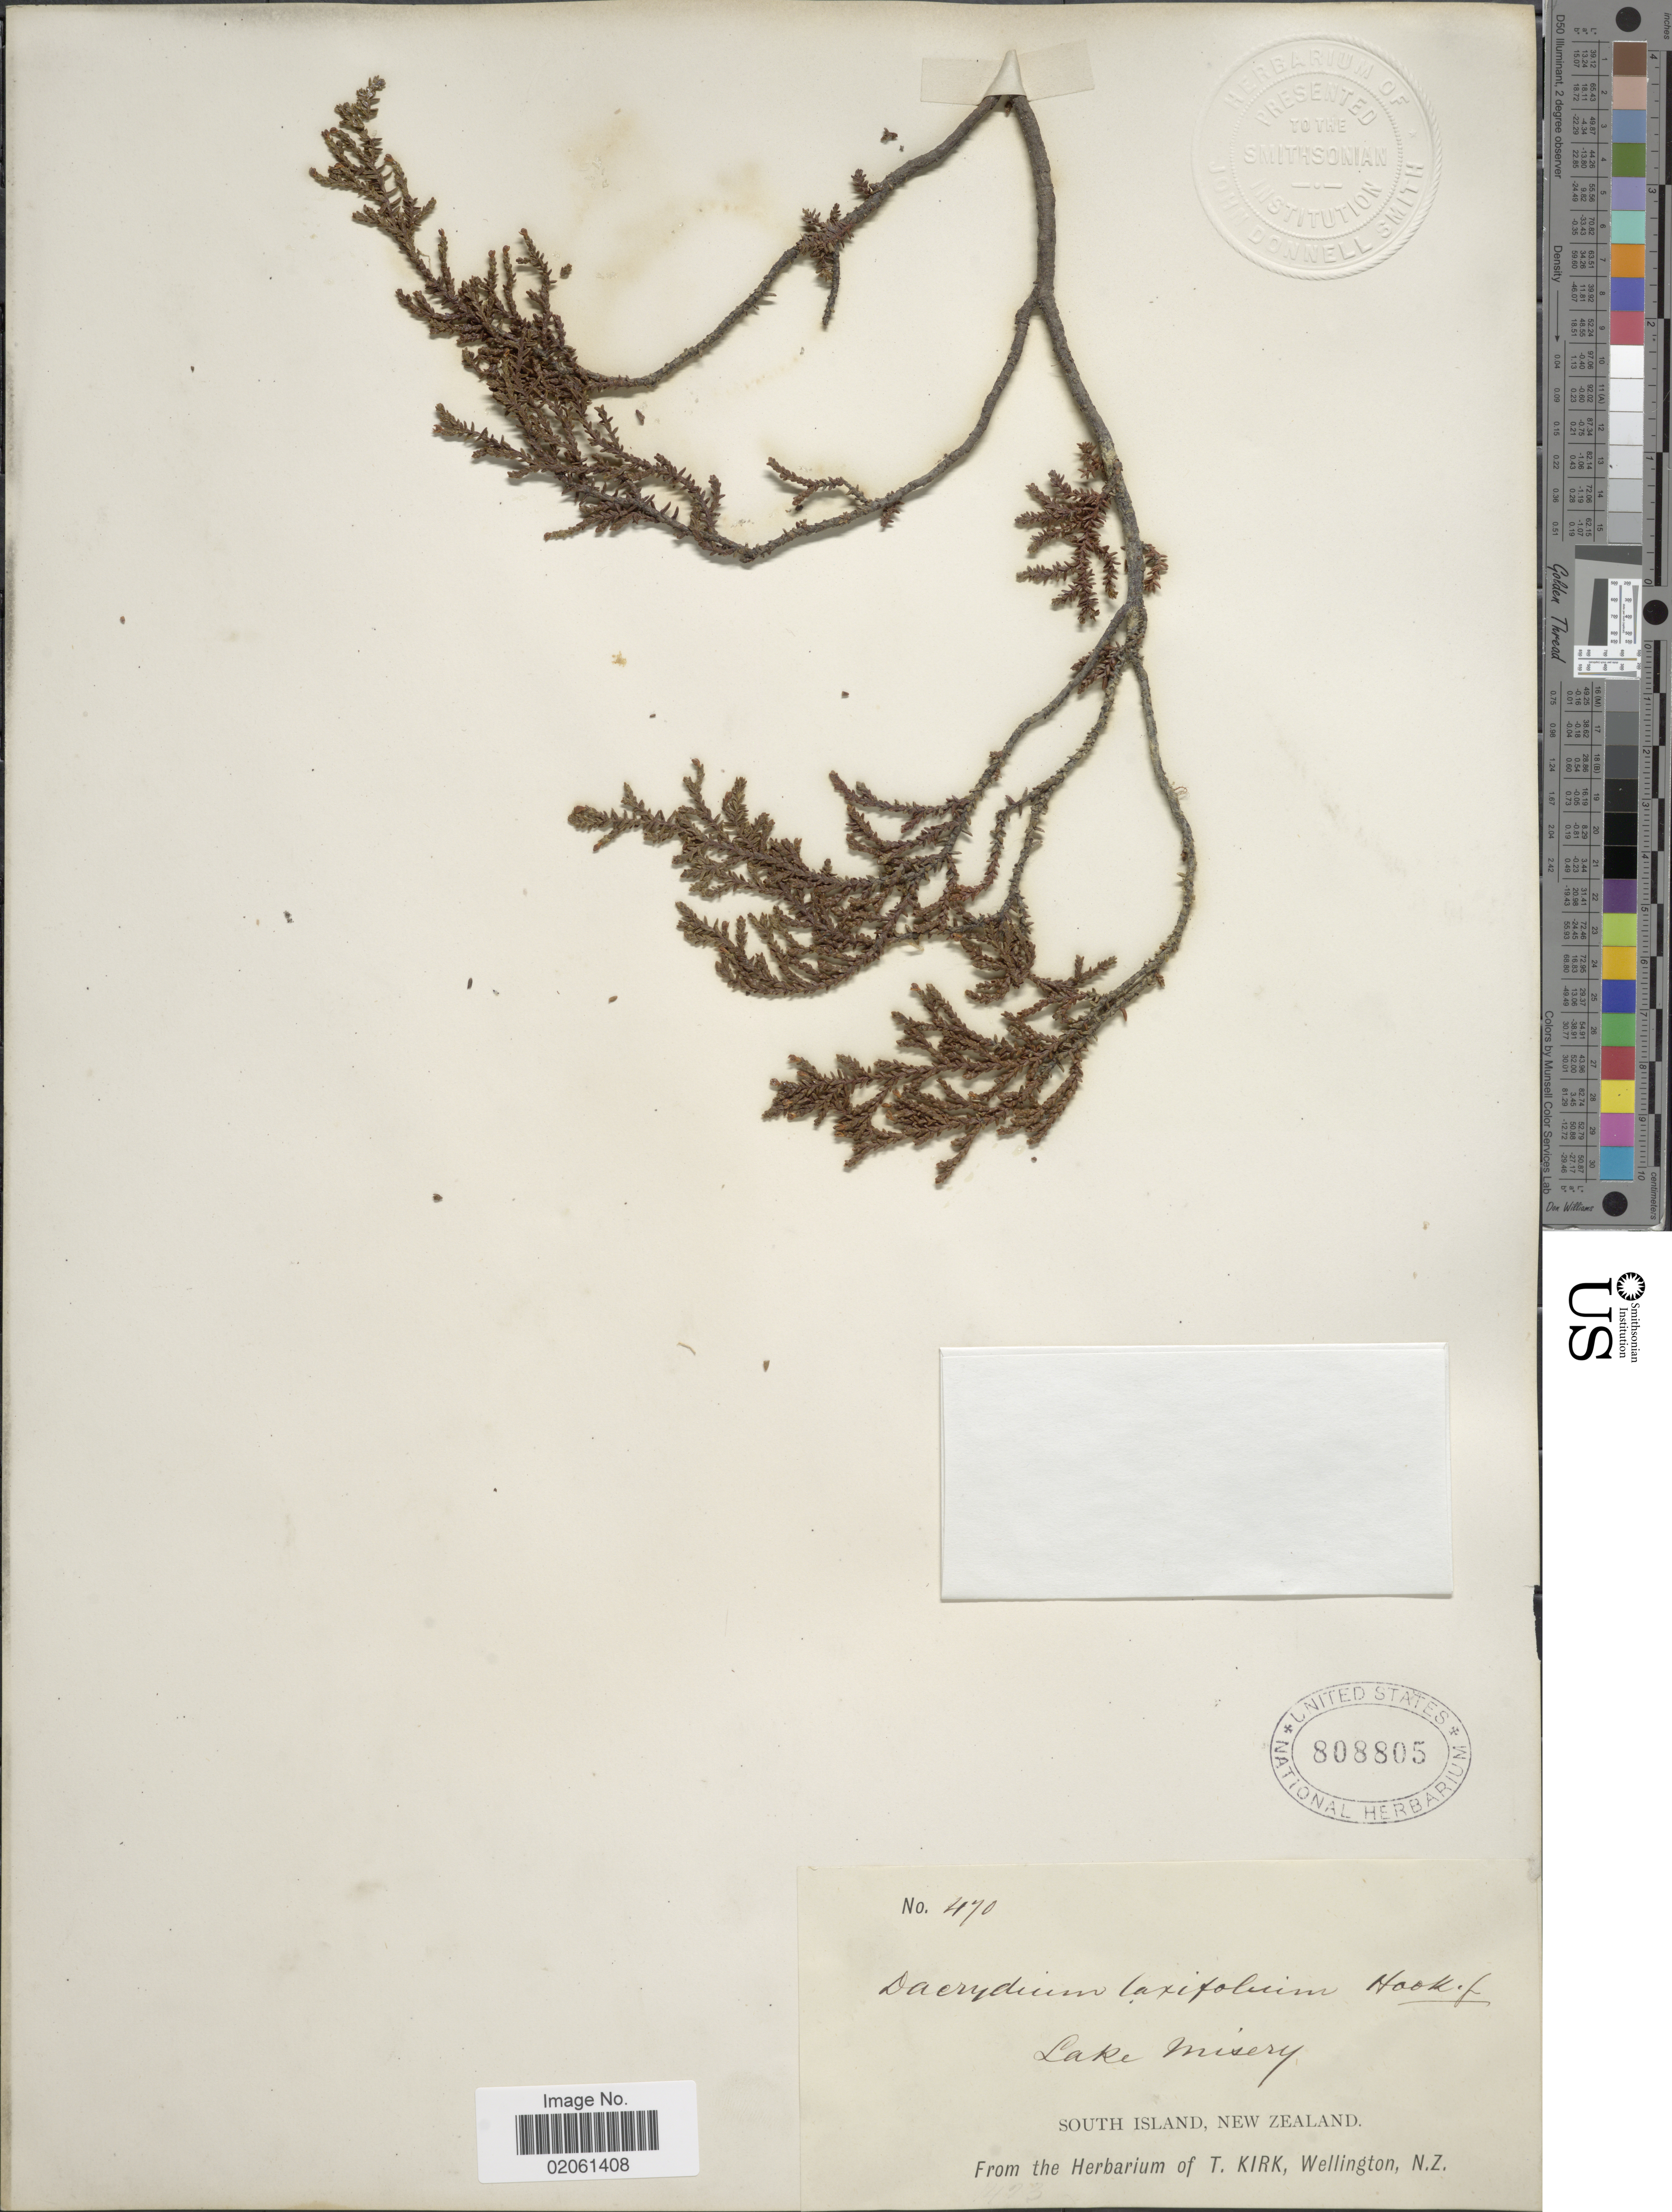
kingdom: Plantae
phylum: Tracheophyta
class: Pinopsida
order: Pinales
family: Podocarpaceae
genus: Dacrydium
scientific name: Dacrydium laxifolium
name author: Hook. f.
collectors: ex herb. T. Kirk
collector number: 470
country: New Zealand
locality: Lake Misery. South Island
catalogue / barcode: US 808805